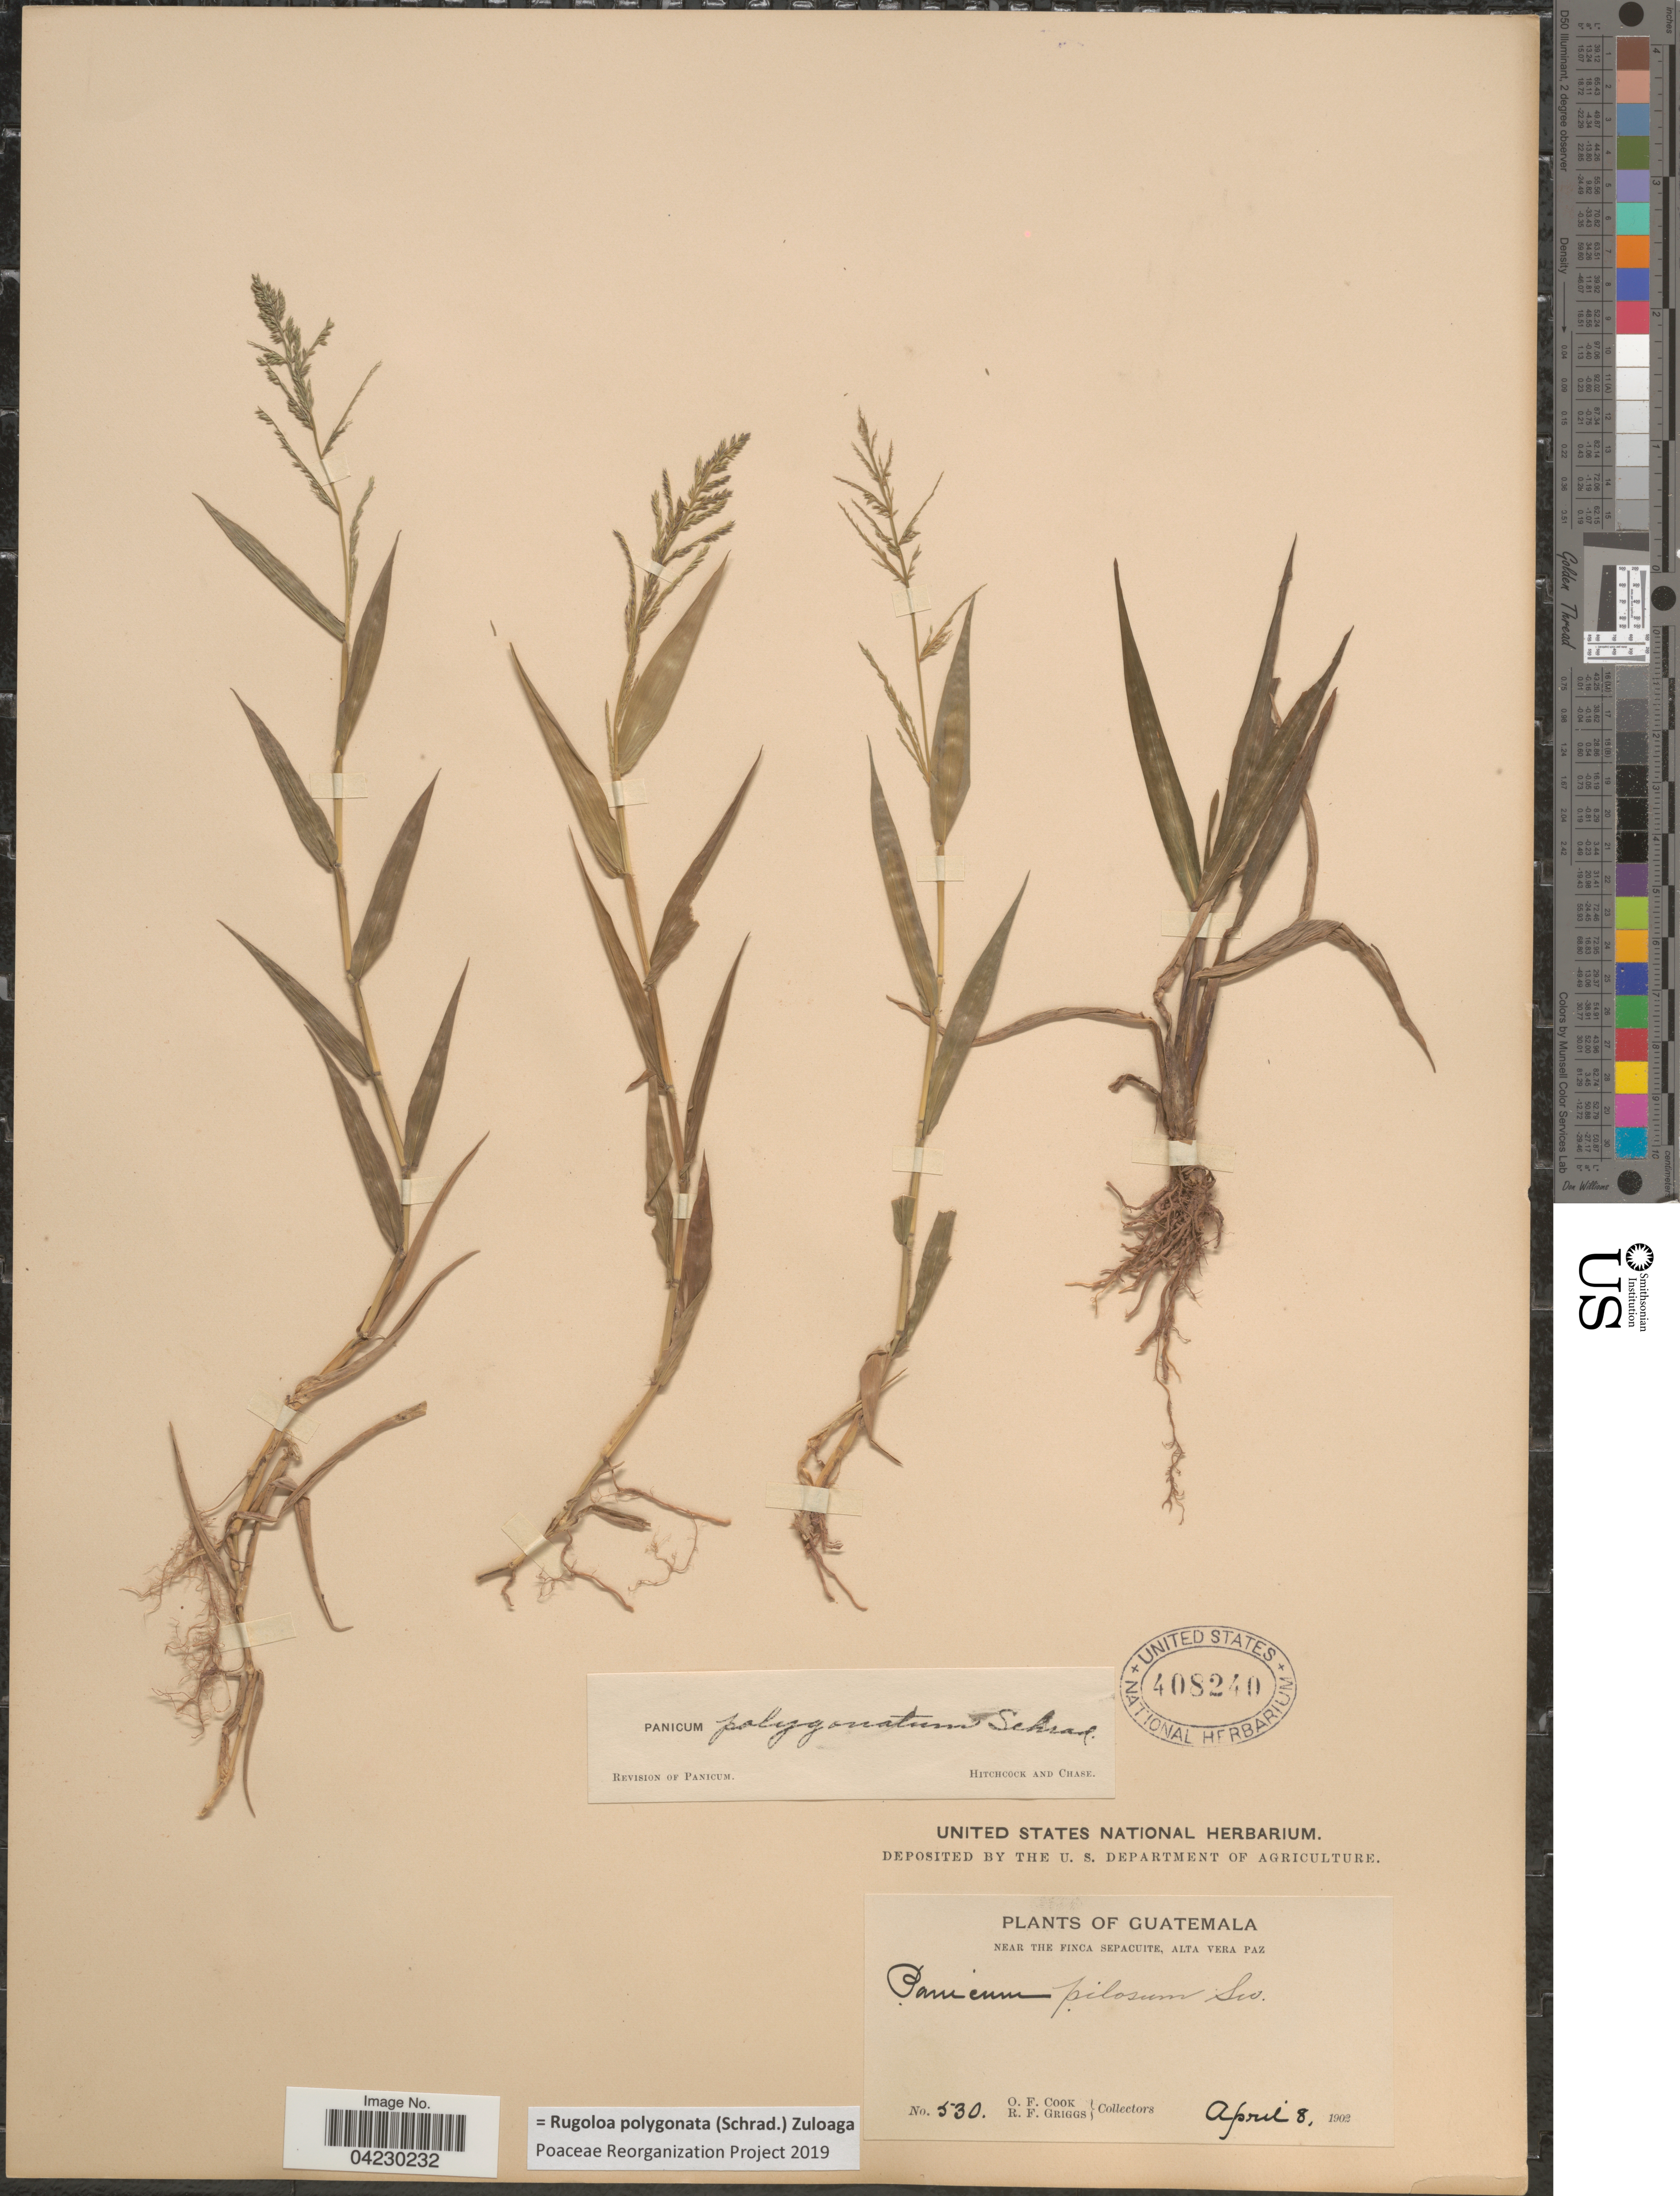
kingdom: Plantae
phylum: Tracheophyta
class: Liliopsida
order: Poales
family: Poaceae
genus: Rugoloa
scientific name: Rugoloa polygonata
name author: (Schrad.) Zuloaga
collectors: O. F. Cook & R. F. Griggs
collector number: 530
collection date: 1902-04-08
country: Guatemala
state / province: Alta Verapaz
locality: Near the Finca Sepacuite, Alta Vera Paz.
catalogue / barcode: US 408240